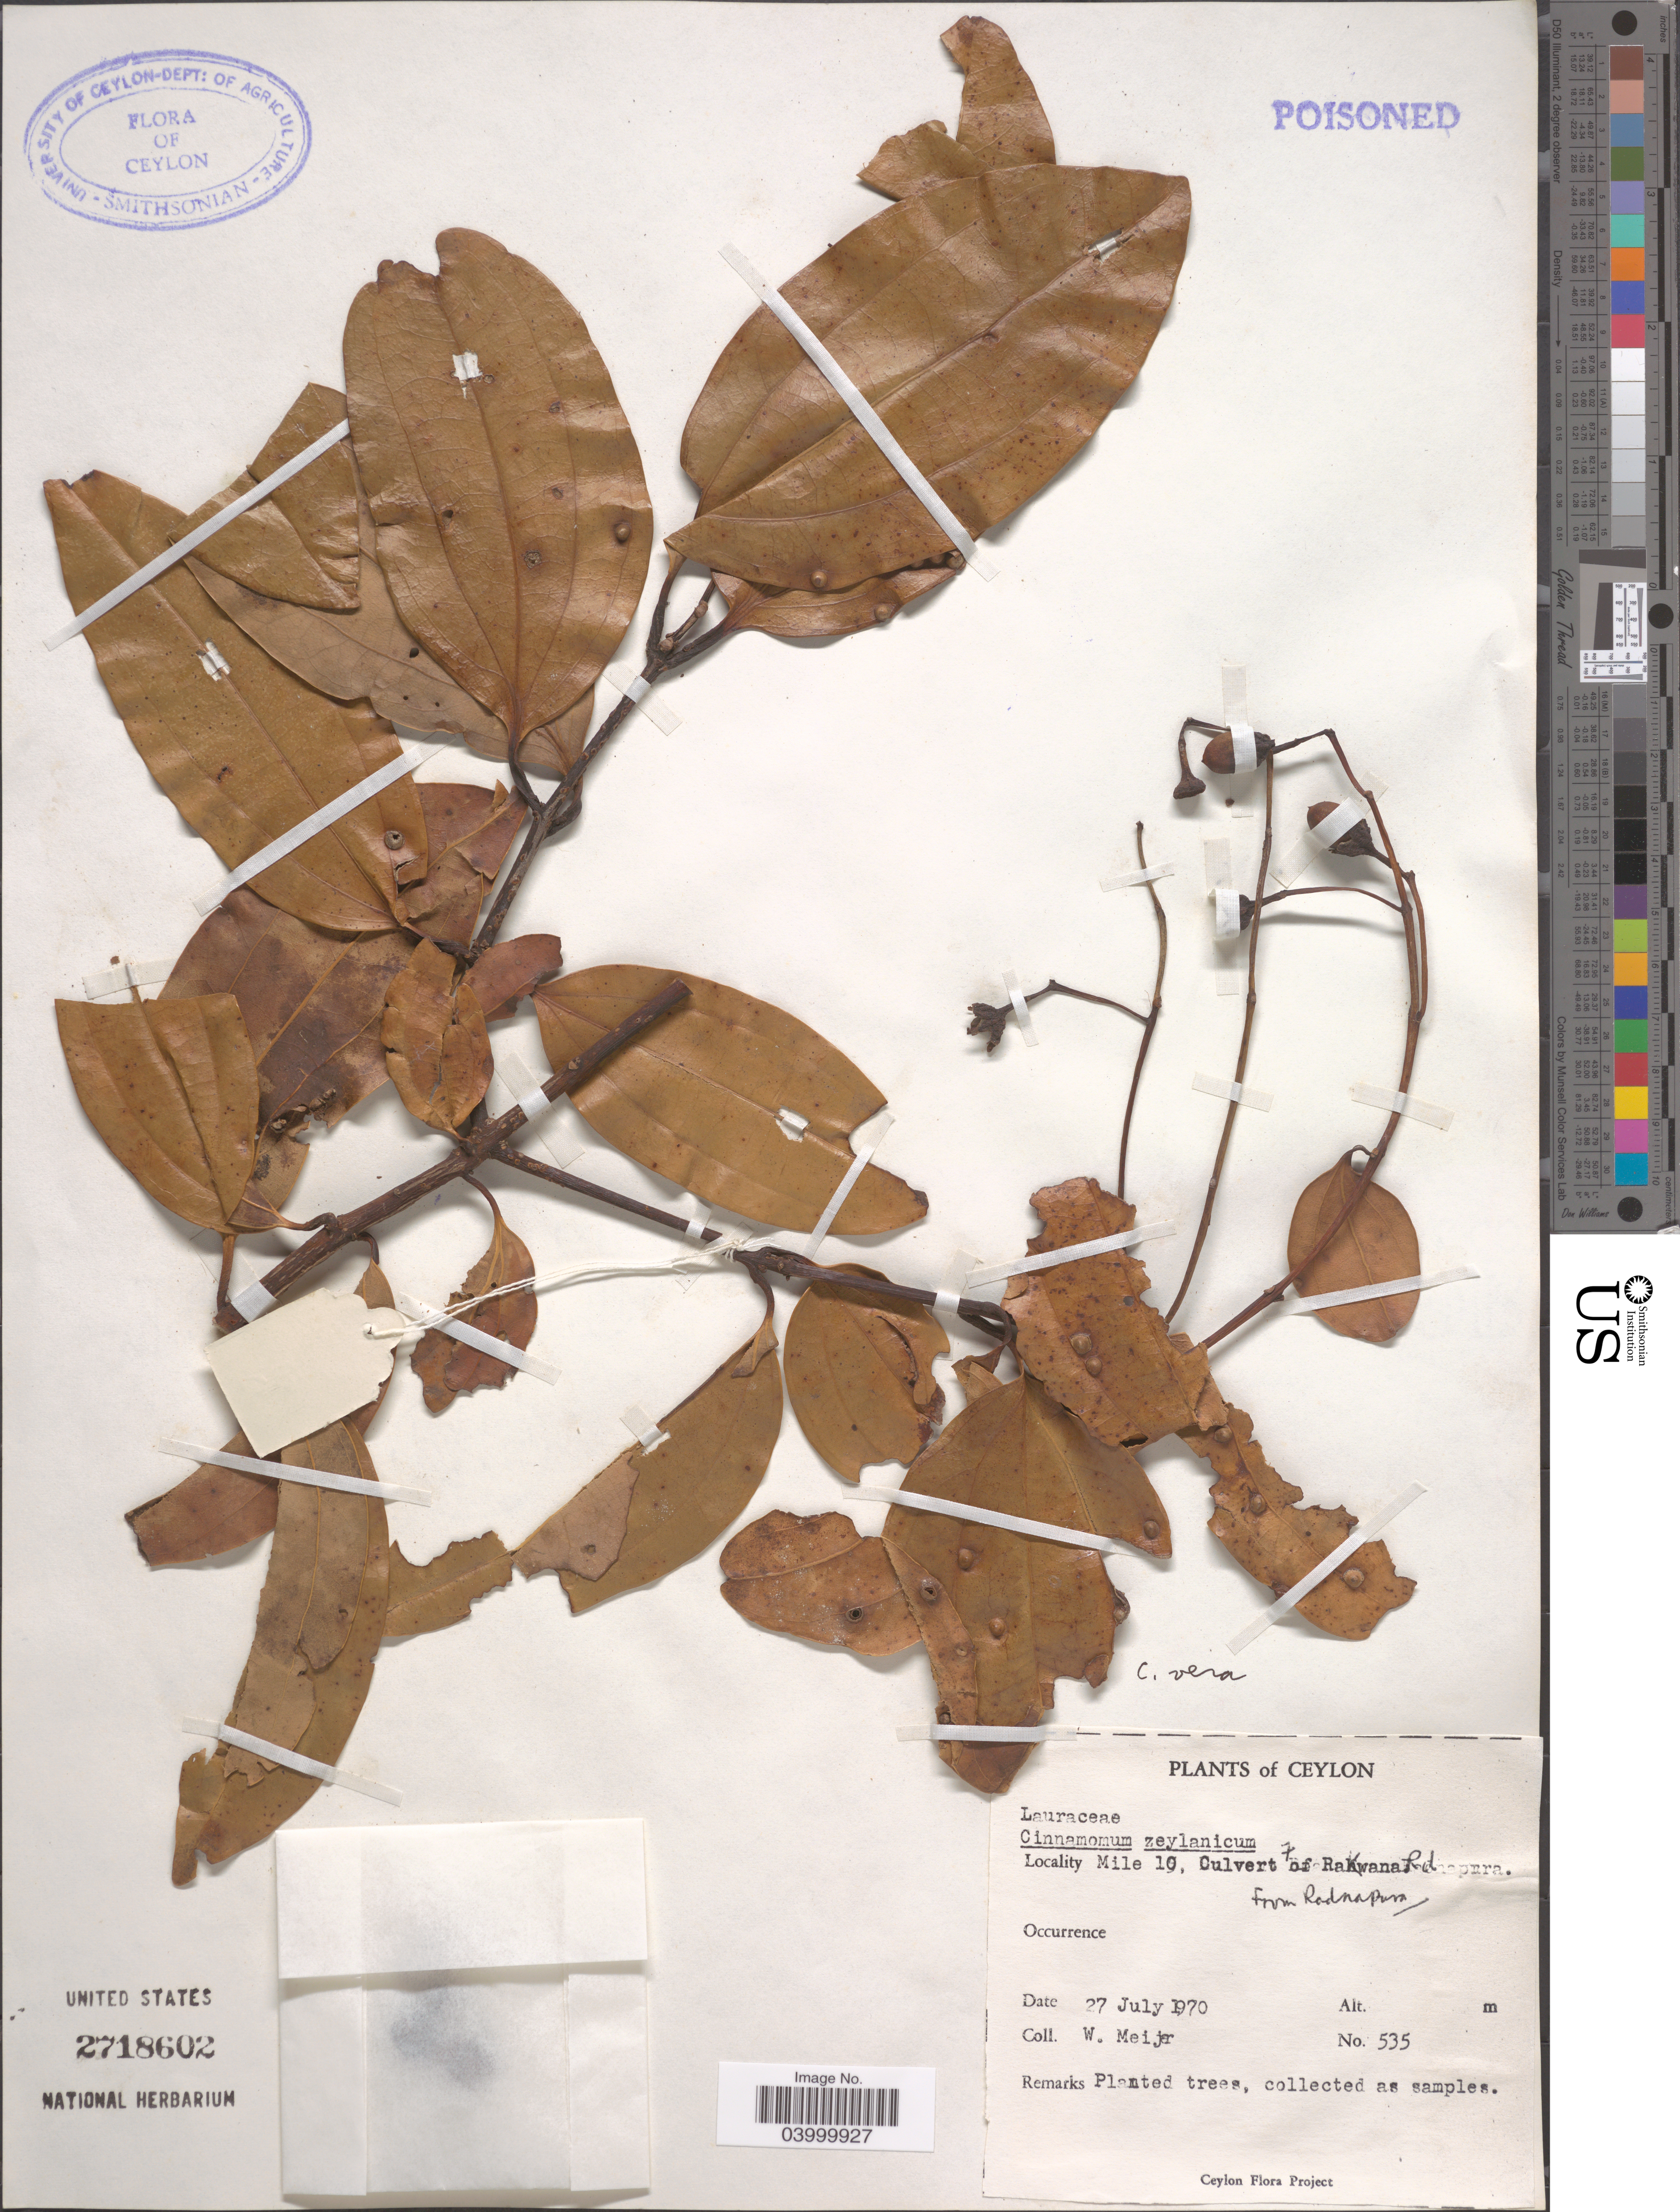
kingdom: Plantae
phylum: Tracheophyta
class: Magnoliopsida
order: Laurales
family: Lauraceae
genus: Cinnamomum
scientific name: Cinnamomum verum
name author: J. Presl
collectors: W. Meijer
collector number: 535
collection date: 1970-07-27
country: Sri Lanka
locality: Mile 10, Culvert of Rakwana from Radnapura.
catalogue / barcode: US 2718602